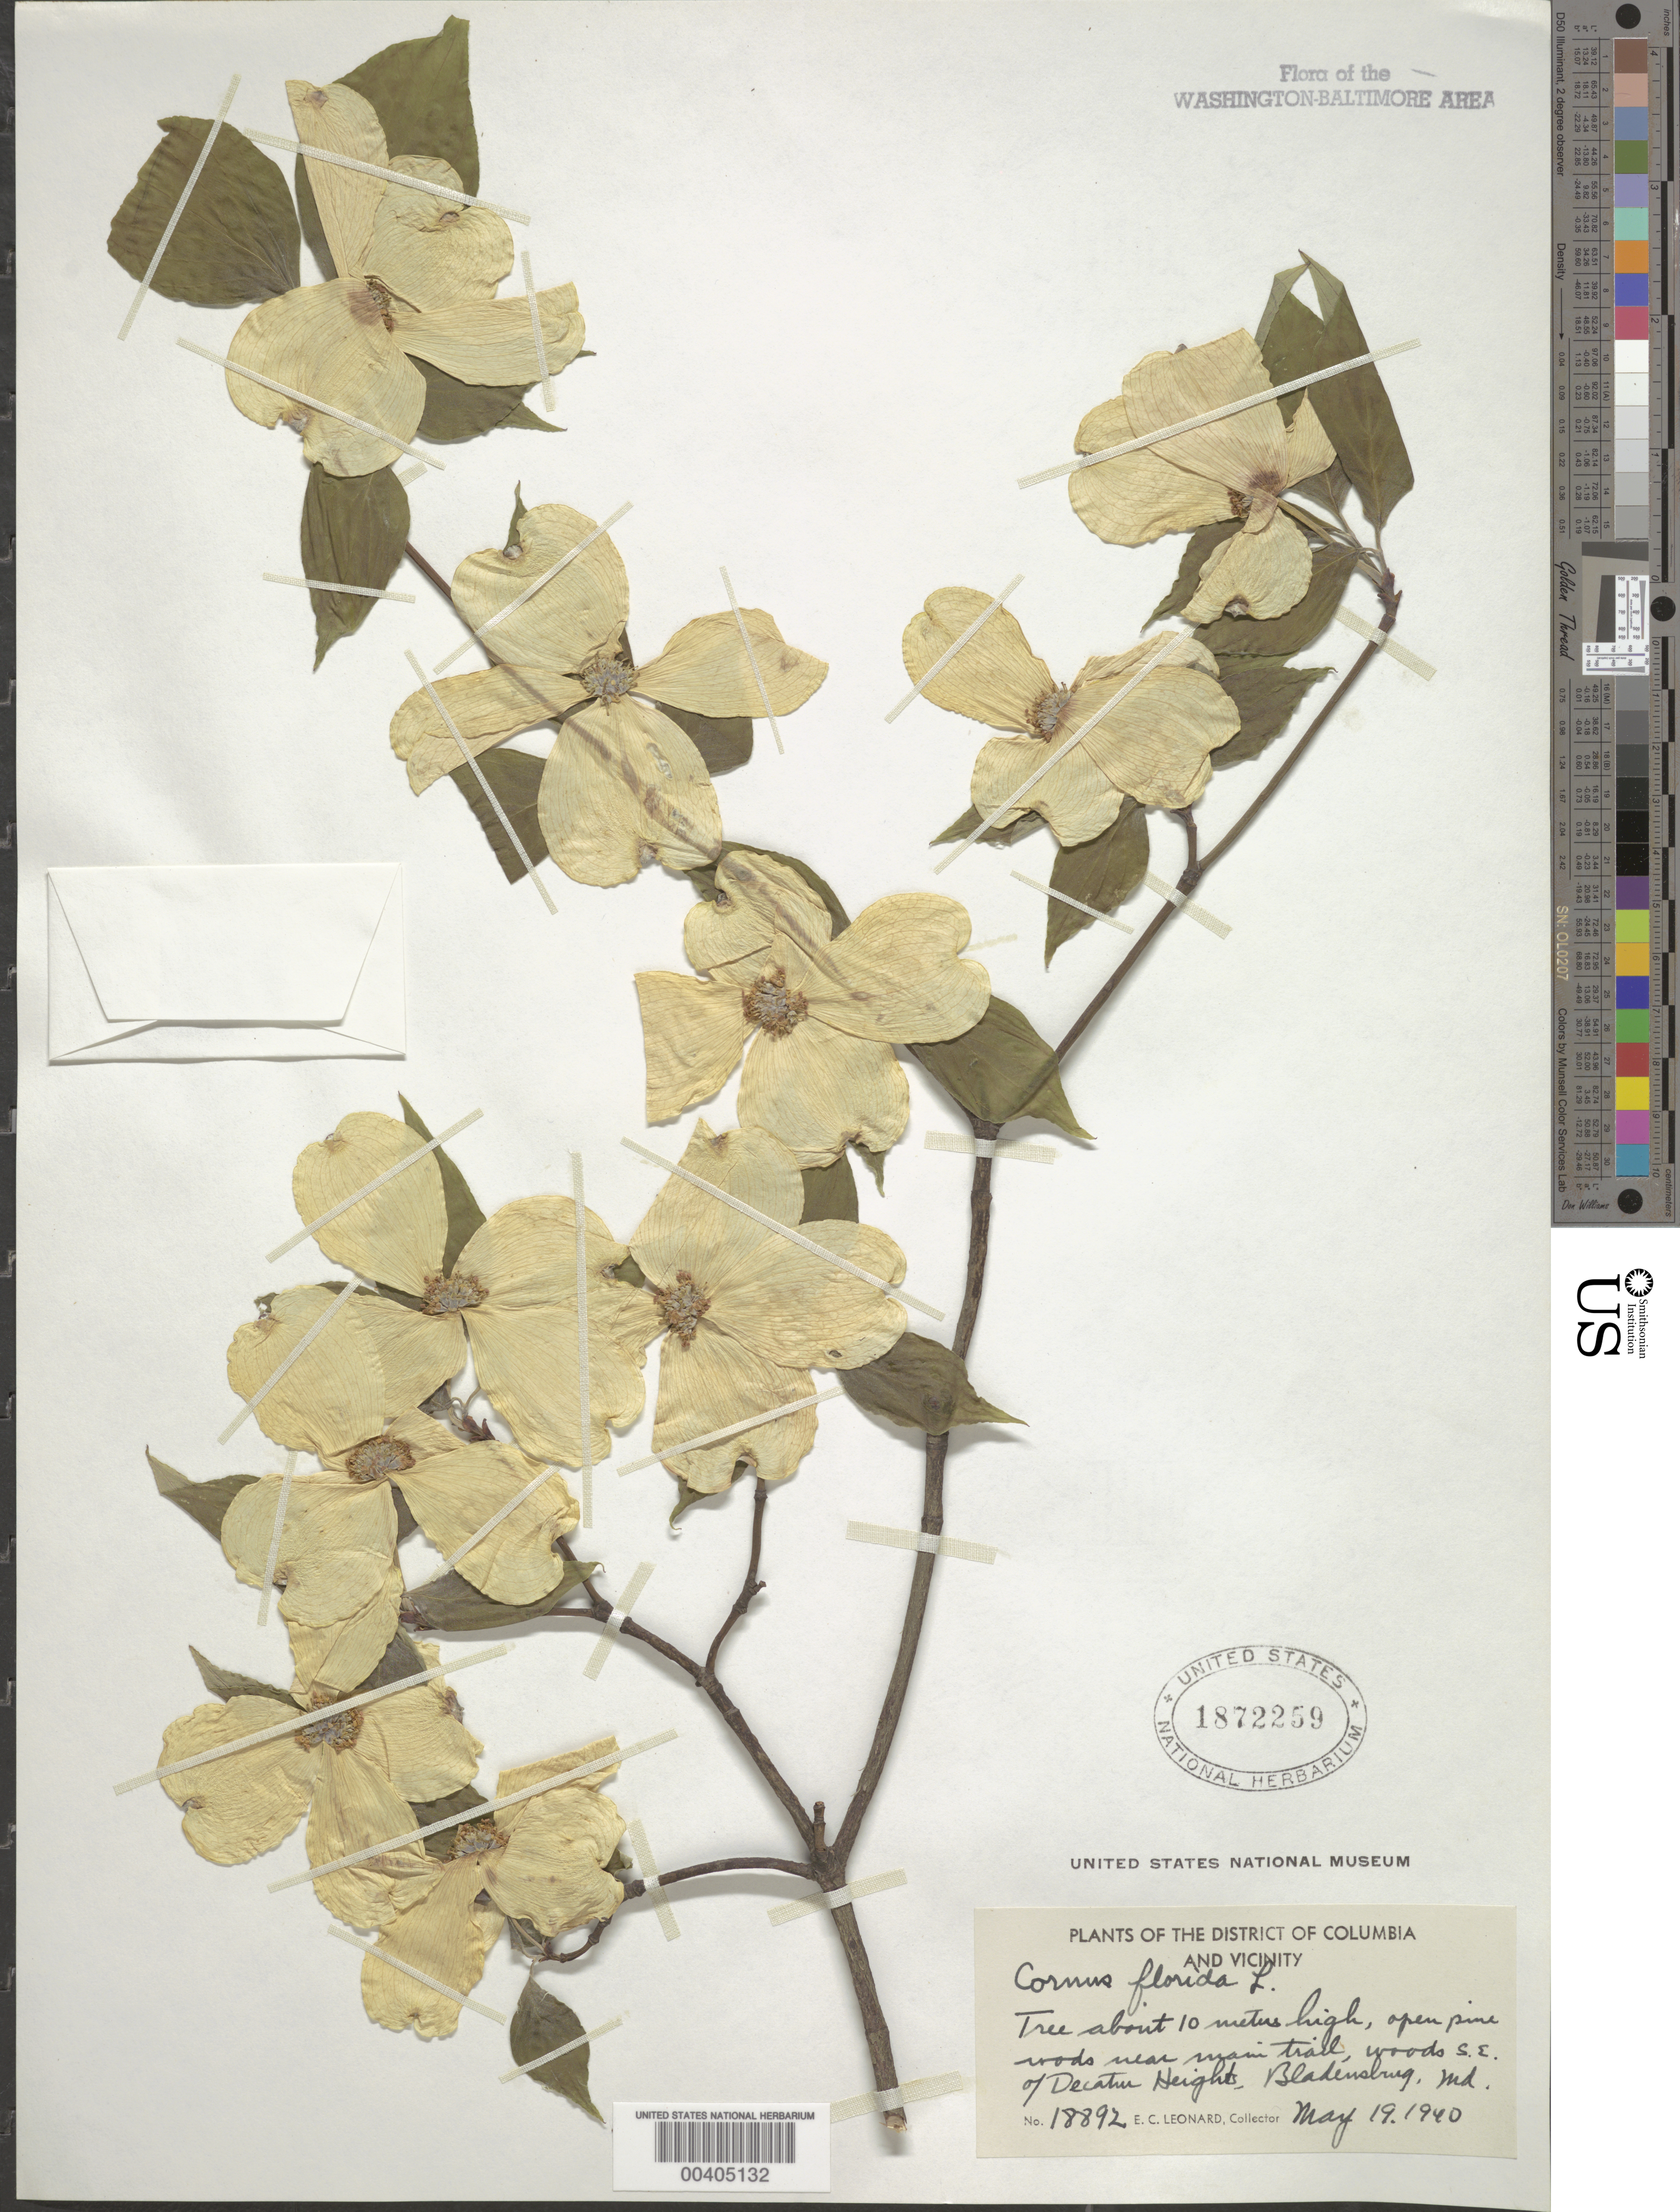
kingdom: Plantae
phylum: Tracheophyta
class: Magnoliopsida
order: Cornales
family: Cornaceae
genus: Cornus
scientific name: Cornus florida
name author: L.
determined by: Leonard, Emery C., (US)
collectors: E. C. Leonard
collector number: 18892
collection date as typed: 19 May 1940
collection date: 1940-05-19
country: United States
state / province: Maryland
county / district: Prince George's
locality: SE of Decatur Heights, Bladensburg, near main trail of Woods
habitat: Open pine woods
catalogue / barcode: US 1872259